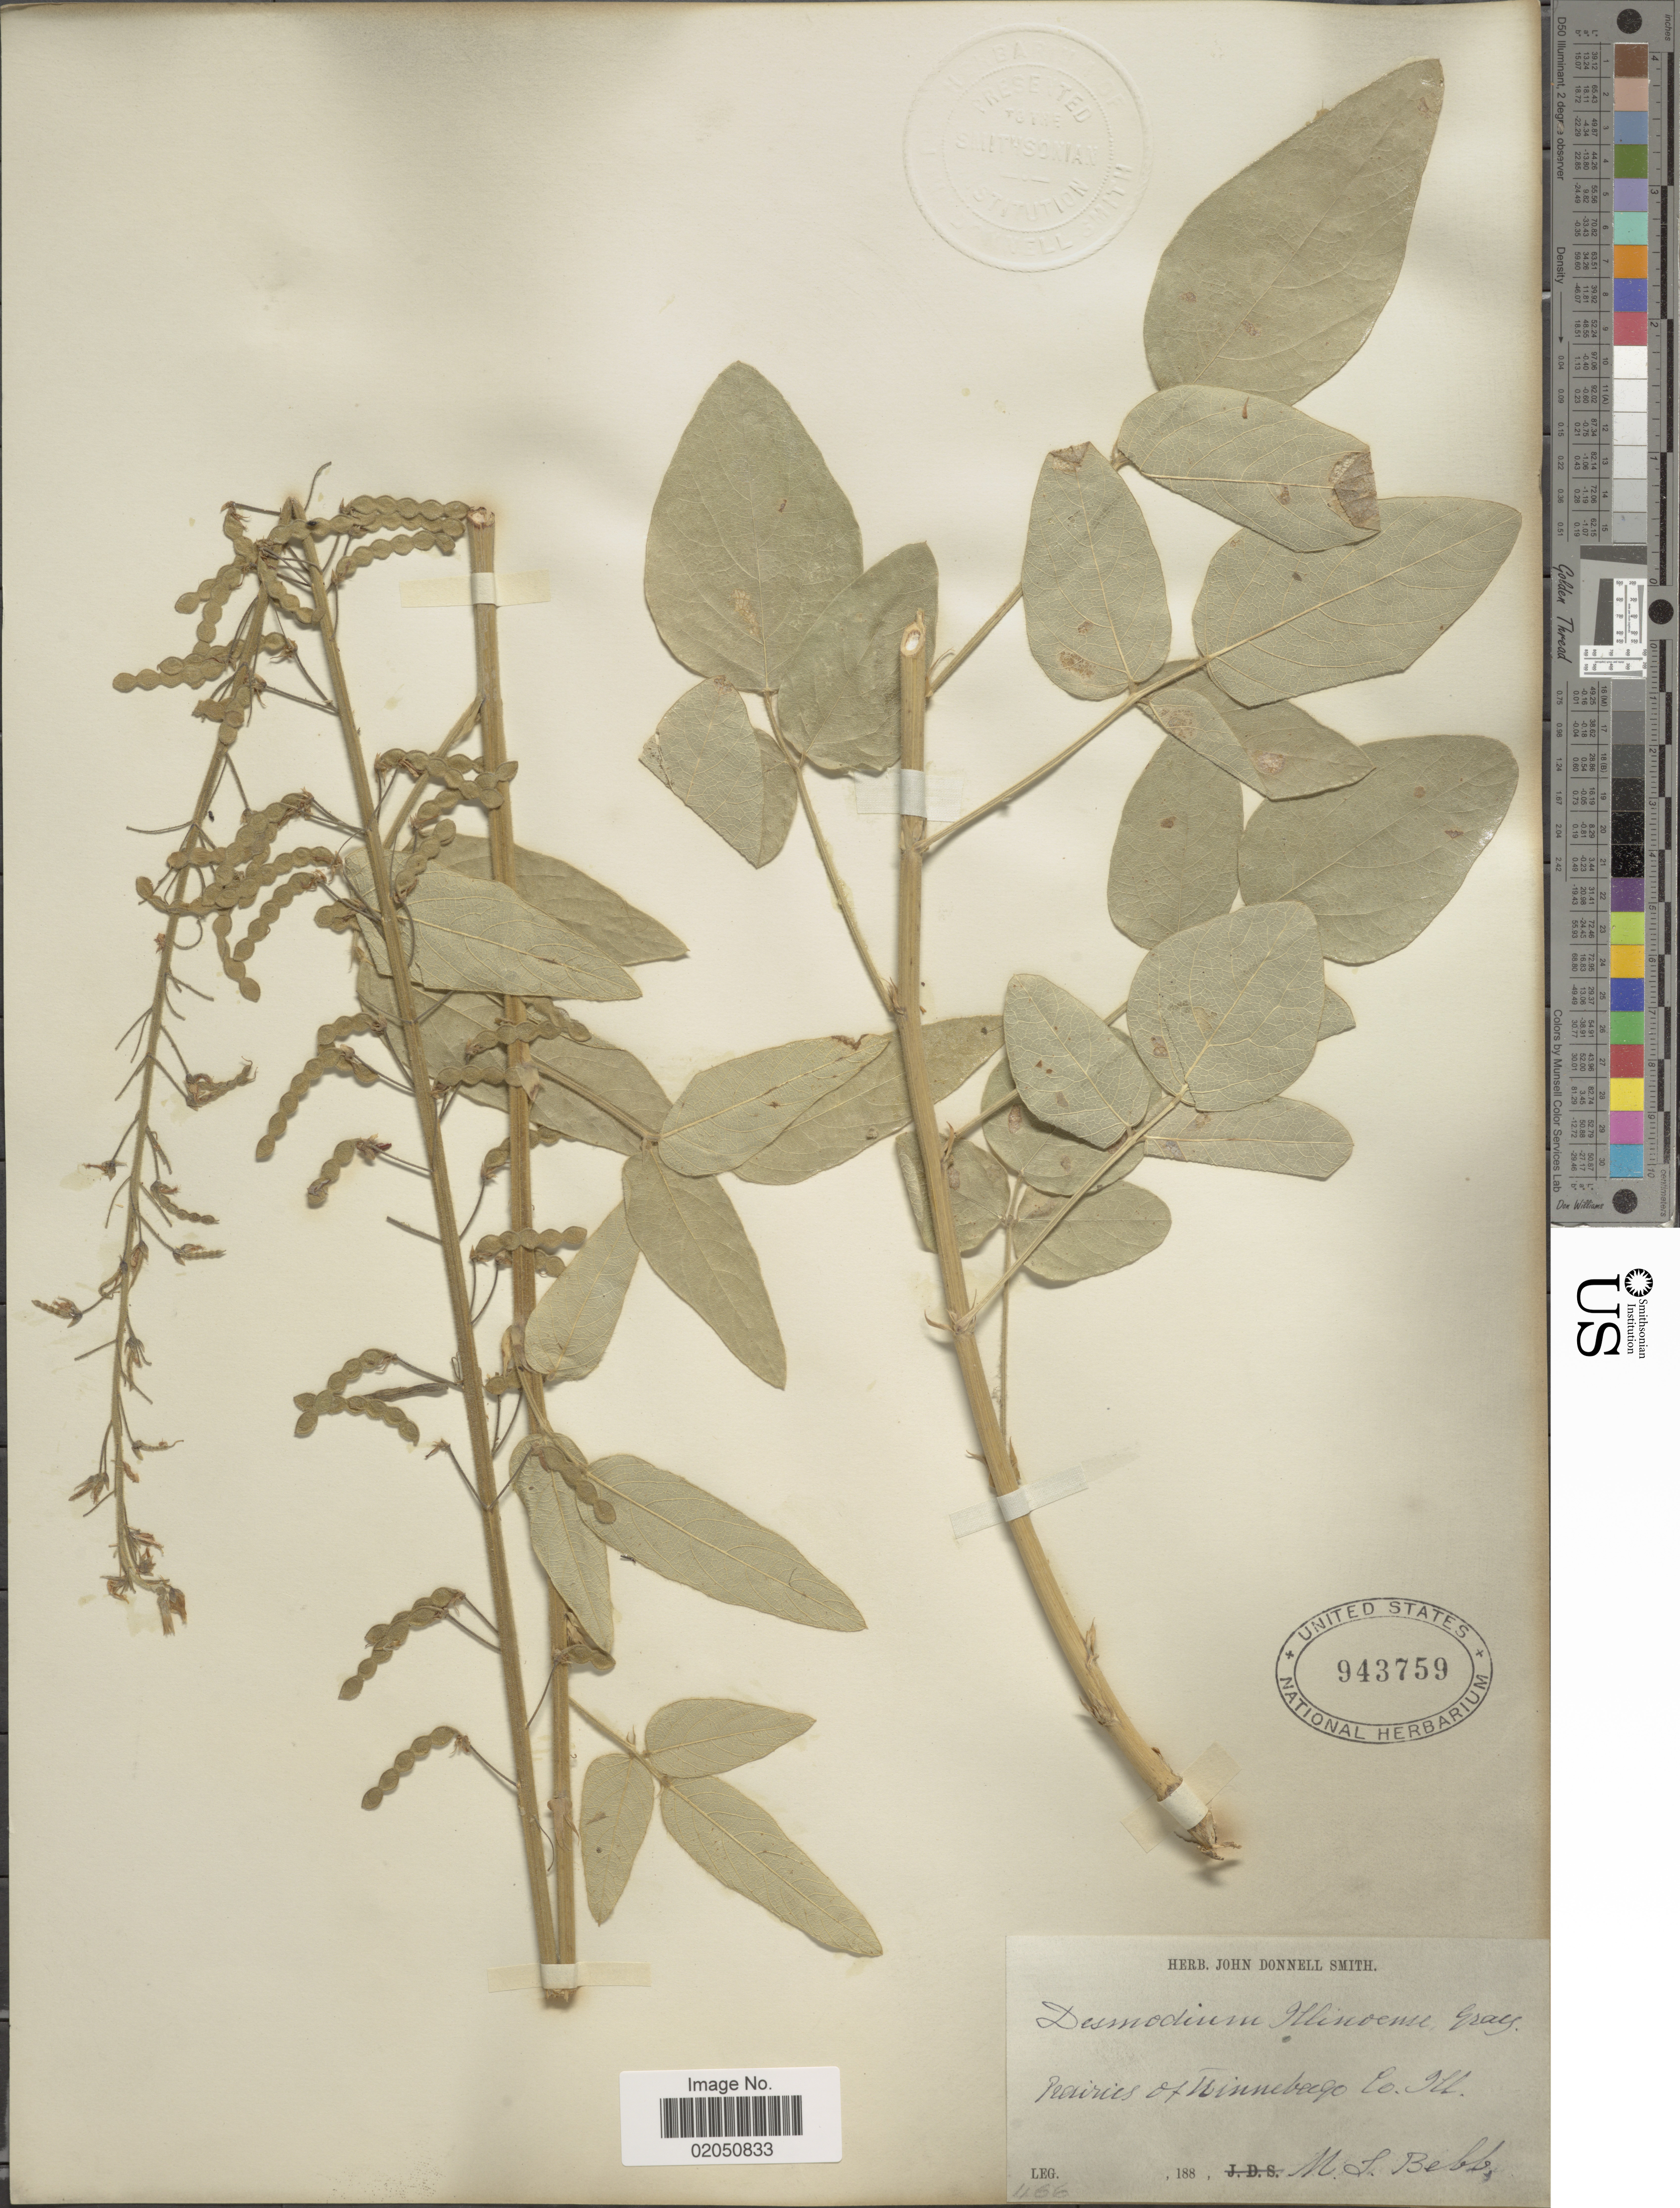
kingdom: Plantae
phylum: Tracheophyta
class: Magnoliopsida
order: Fabales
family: Fabaceae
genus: Desmodium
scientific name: Desmodium illinoense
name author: A. Gray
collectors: M. Bebb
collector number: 1166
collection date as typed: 188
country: United States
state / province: Illinois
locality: Prairies of Winnebago Co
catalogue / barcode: US 943759